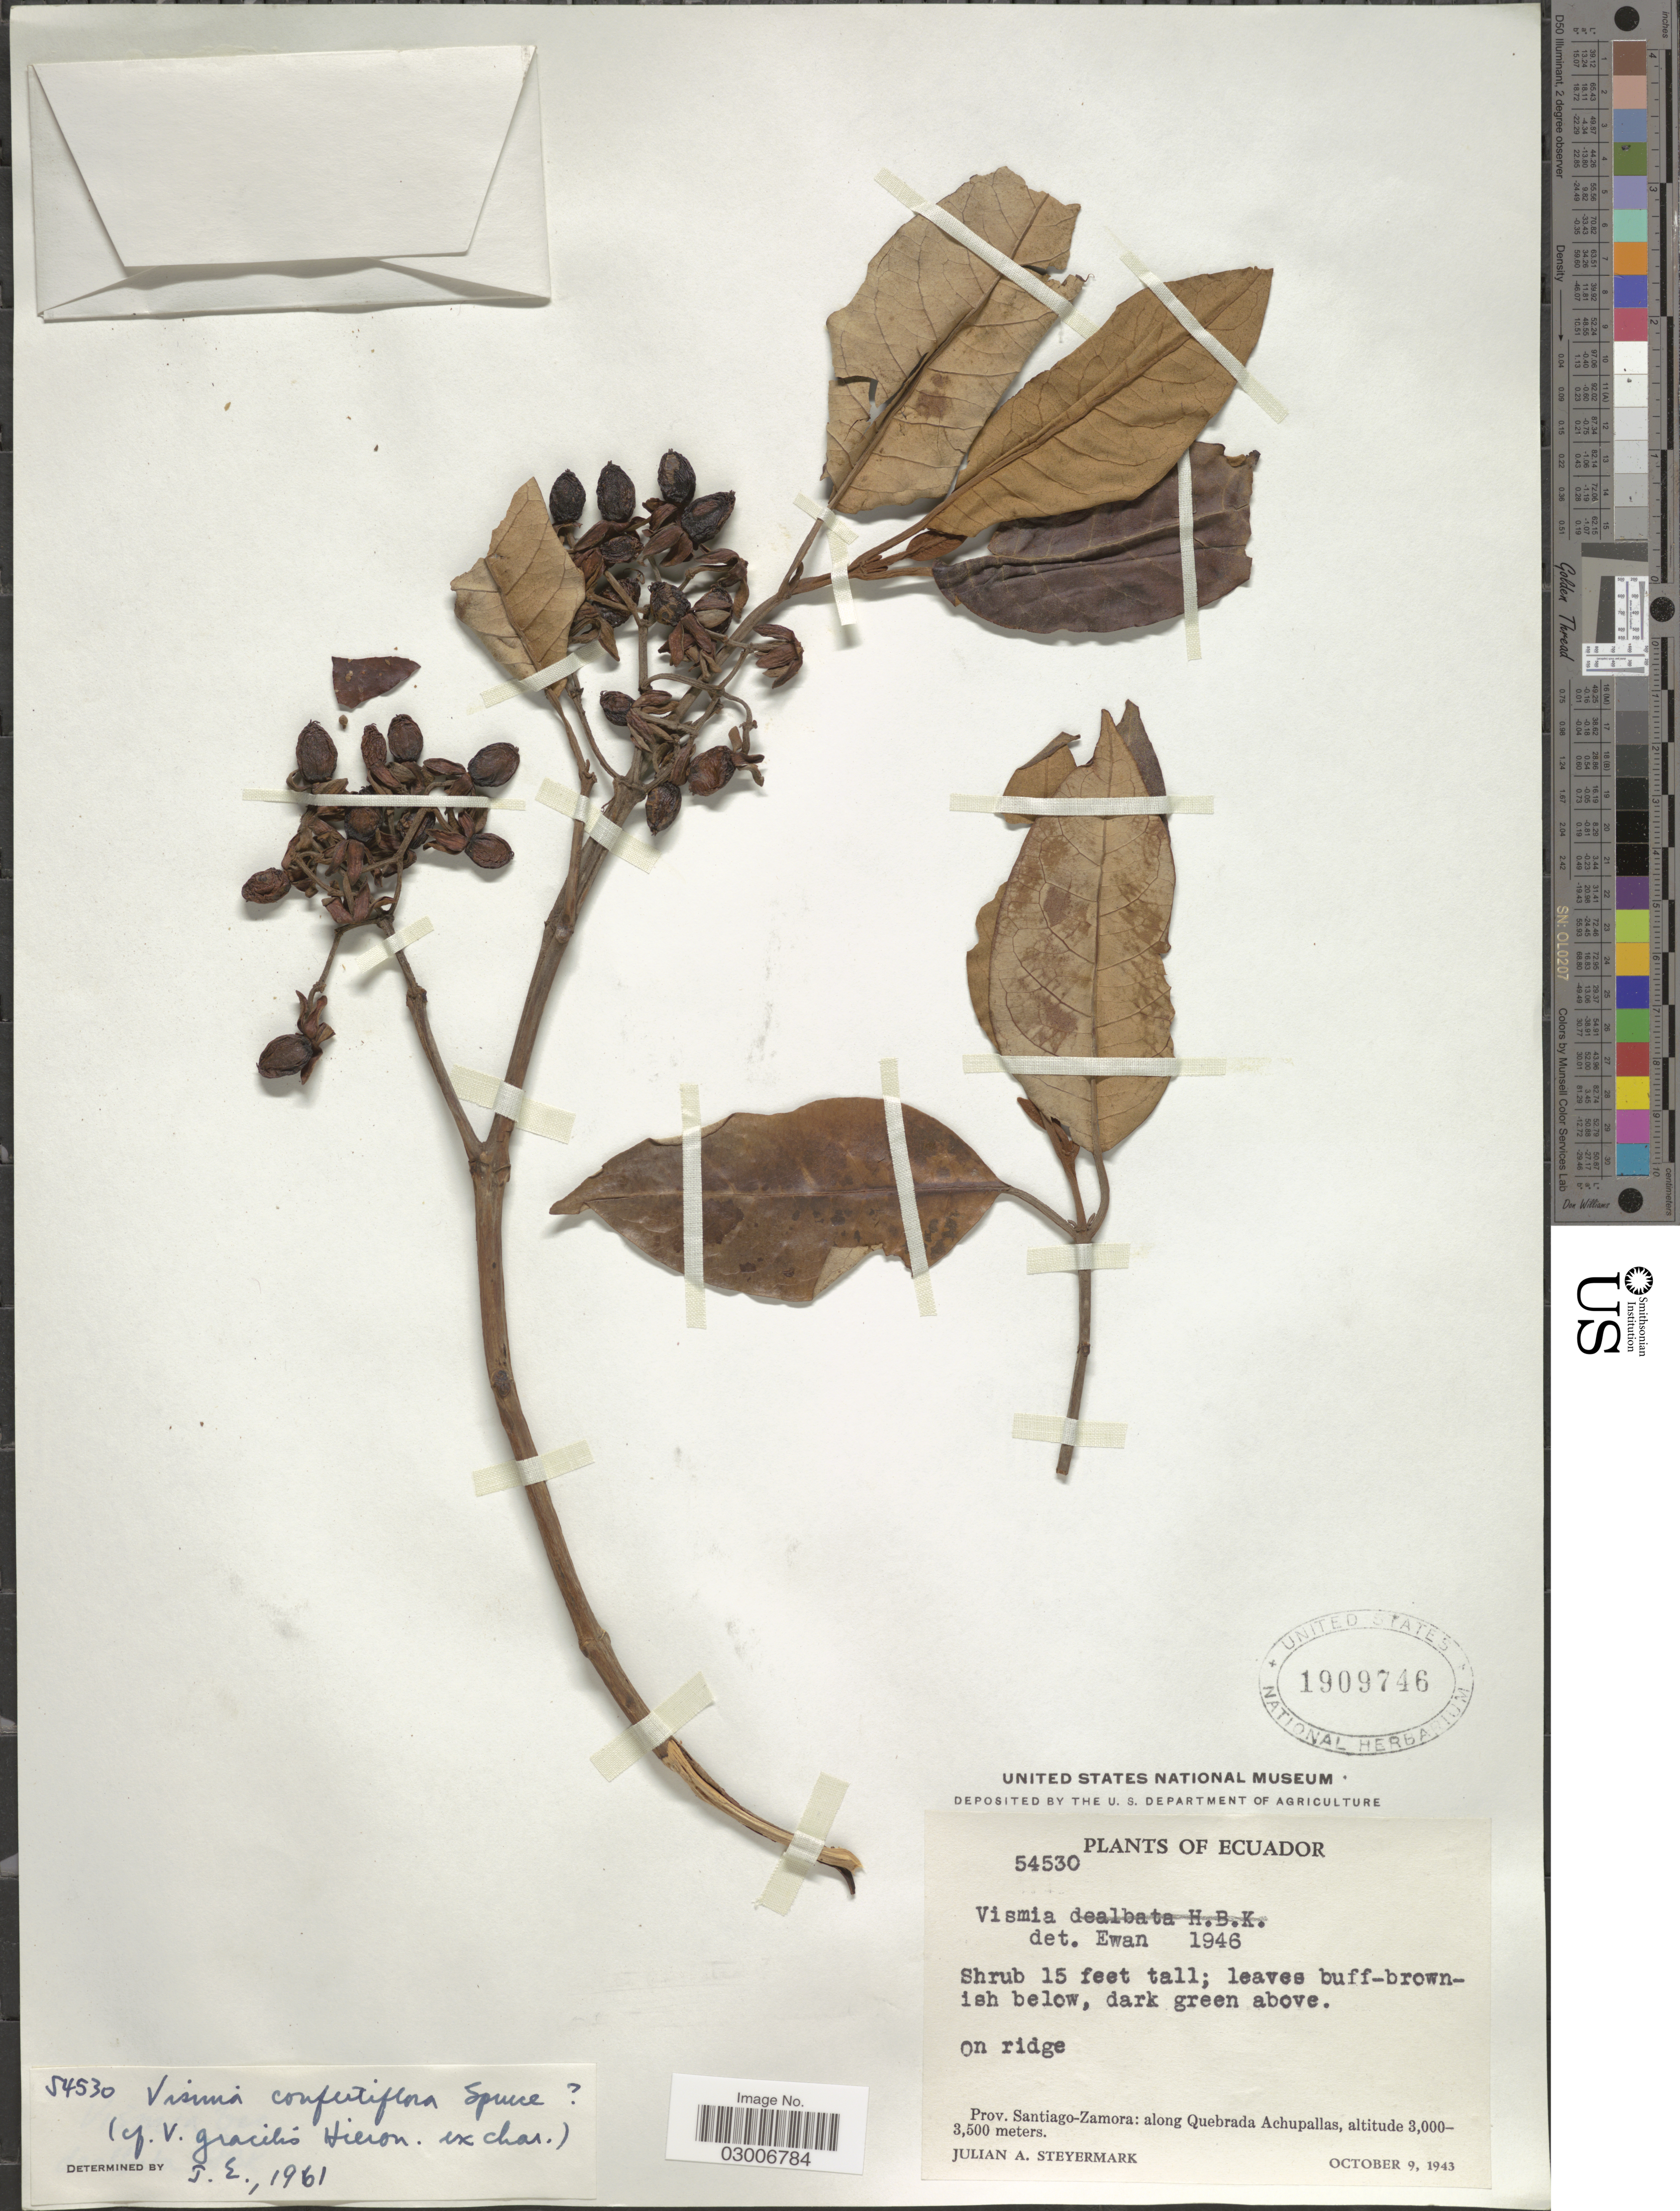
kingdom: Plantae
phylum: Tracheophyta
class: Magnoliopsida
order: Malpighiales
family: Hypericaceae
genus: Vismia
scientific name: Vismia laevis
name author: Triana & Planch.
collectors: J. Steyermark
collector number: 54530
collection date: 1943-10-09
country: Ecuador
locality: Prov. Santiago-Zamora: along Quebrada Achupallas, On ridge.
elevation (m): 3000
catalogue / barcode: US 1909746